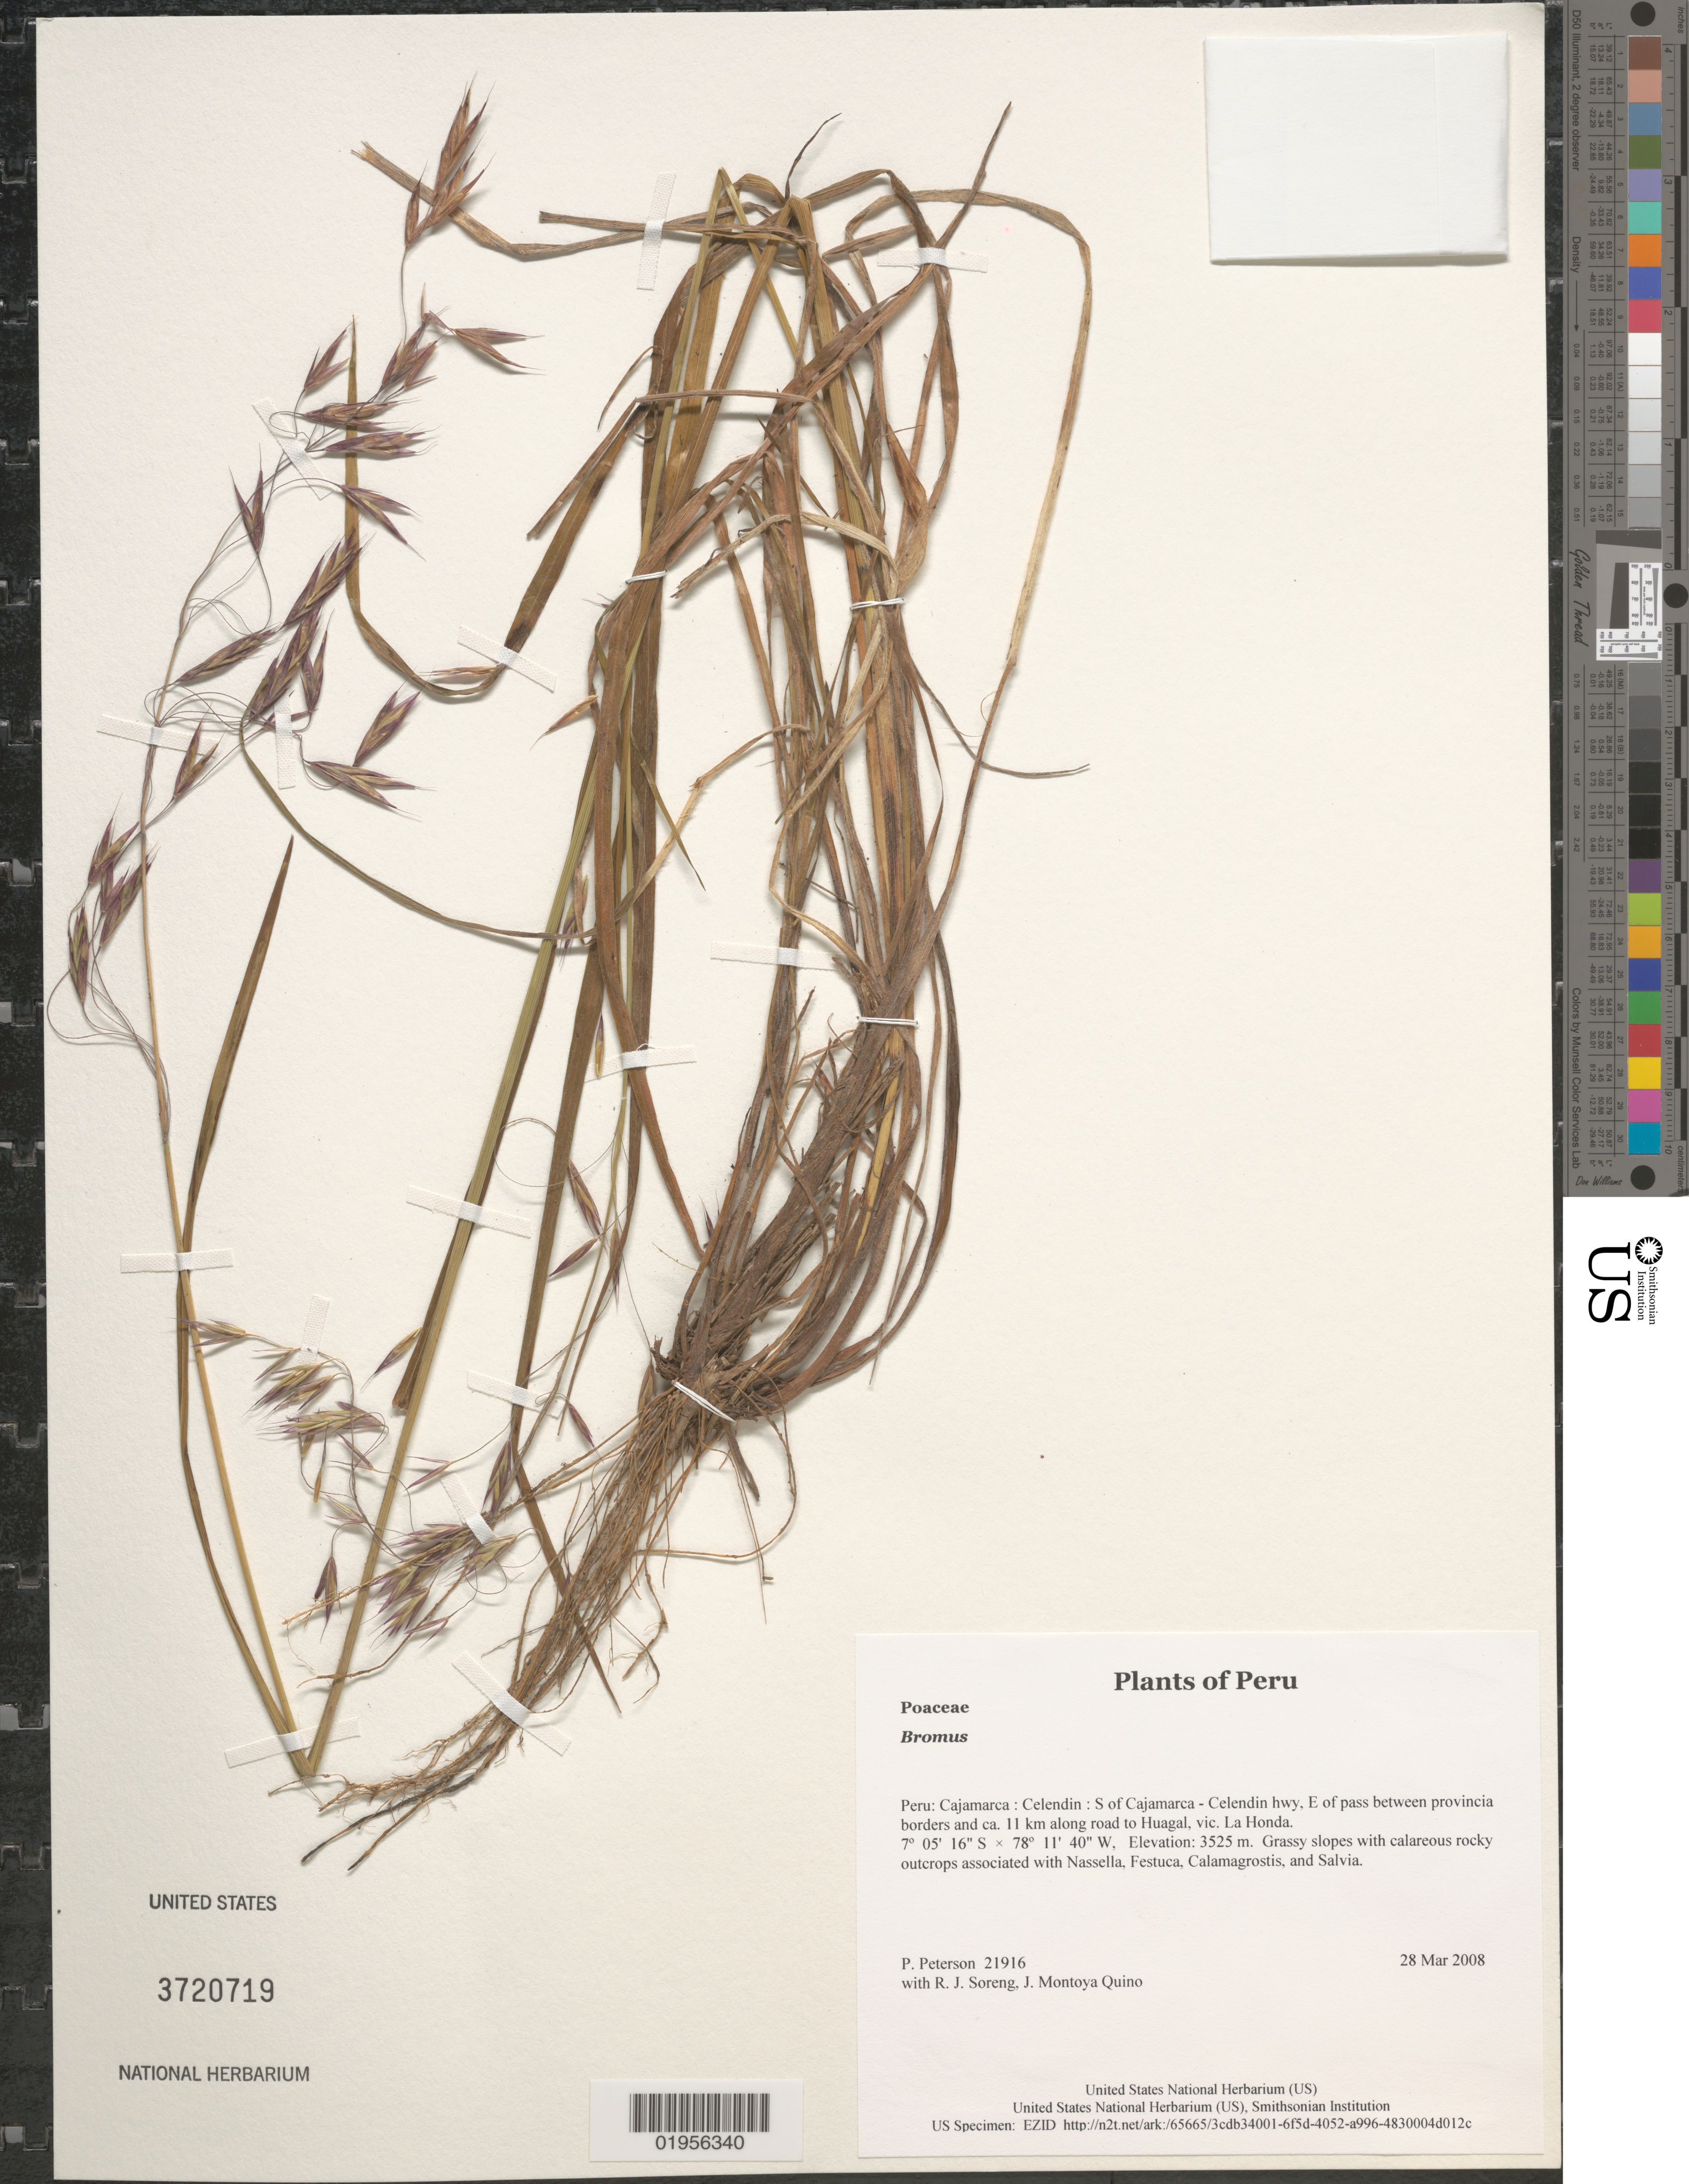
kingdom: Plantae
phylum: Tracheophyta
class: Liliopsida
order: Poales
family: Poaceae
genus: Bromus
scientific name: Bromus sp.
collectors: P. M. Peterson, R. J. Soreng & J. Montoya Quino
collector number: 21916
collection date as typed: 28 Mar 2008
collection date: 2008-03-28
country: Peru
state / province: Cajamarca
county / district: Celendín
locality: S of Cajamarca - Celendin hwy, E of pass between provincia borders and ca. 11 km along road to Huagal, vic. La Honda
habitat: Grassy slopes with calareous rocky outcrops associated with Nassella, Festuca, Calamagrostis, and Salvia.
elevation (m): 3525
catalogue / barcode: US 3720719